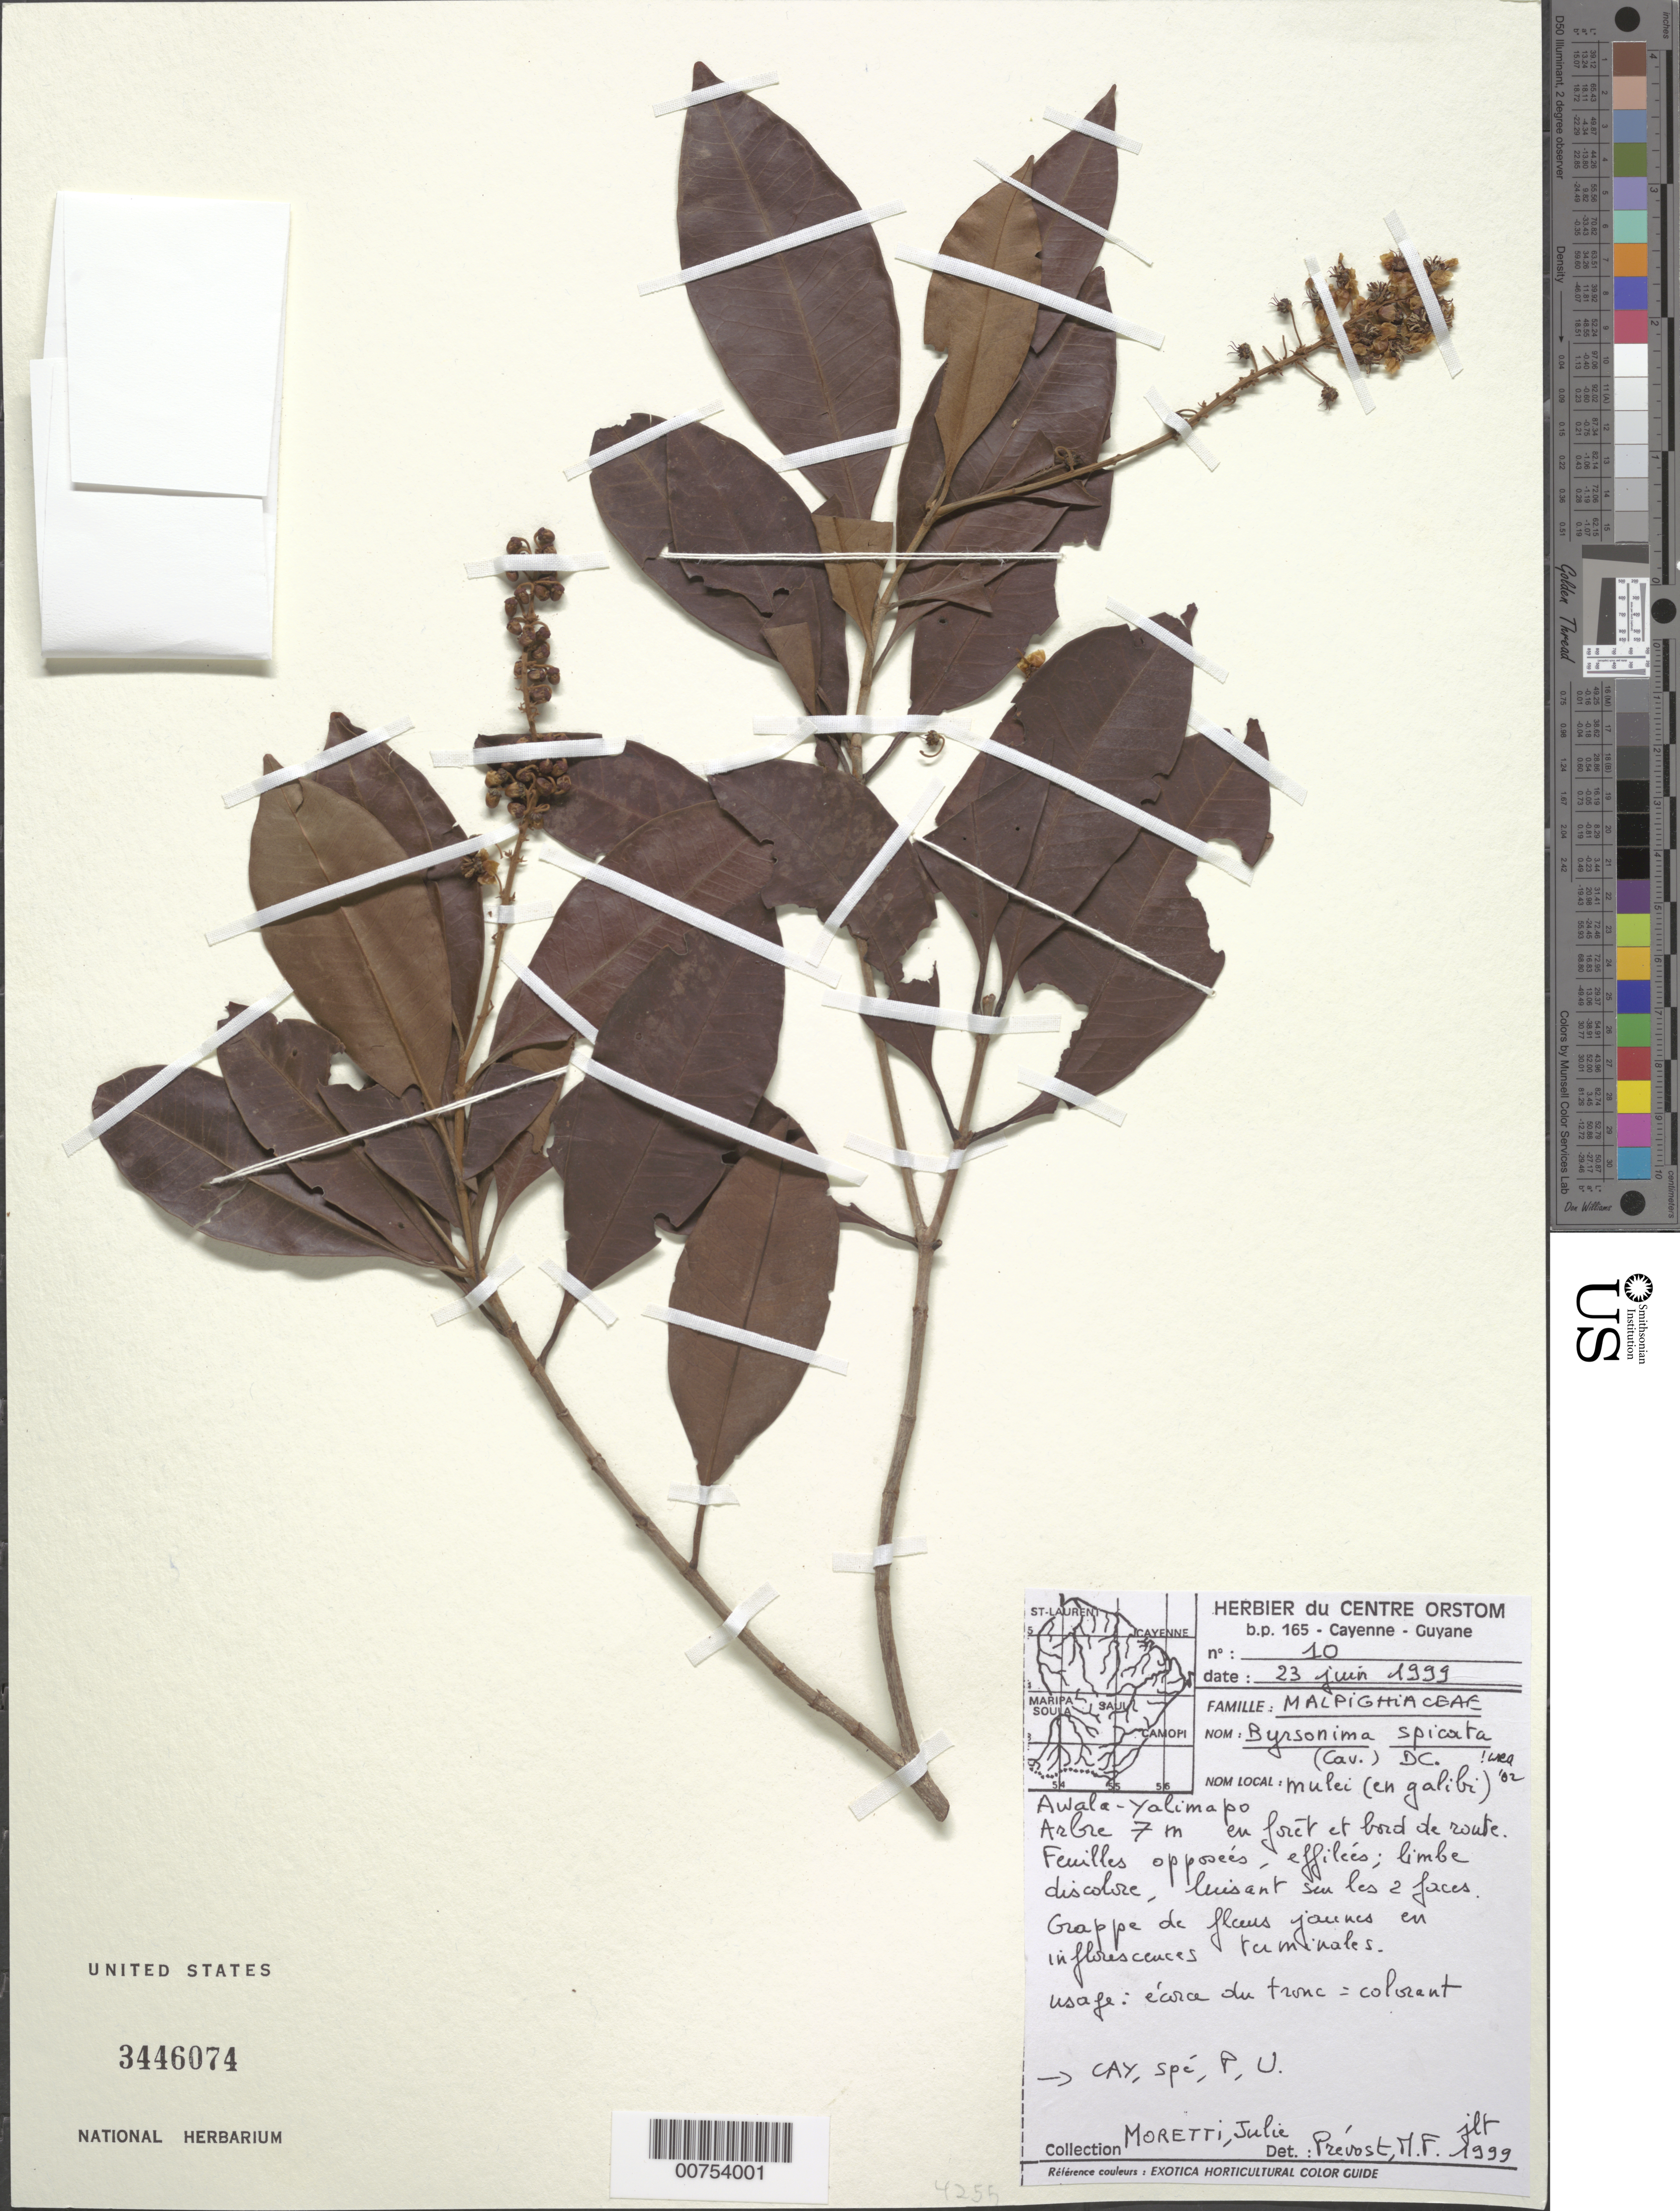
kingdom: Plantae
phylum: Tracheophyta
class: Magnoliopsida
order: Malpighiales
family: Malpighiaceae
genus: Byrsonima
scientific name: Byrsonima spicata (Cav.) DC.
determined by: Prévost, M.-F.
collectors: J. Moretti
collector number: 10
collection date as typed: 23-Jun-99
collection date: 1999-06-23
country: French Guiana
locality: Awala-Yalimapo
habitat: Forest along road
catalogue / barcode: US 3446074